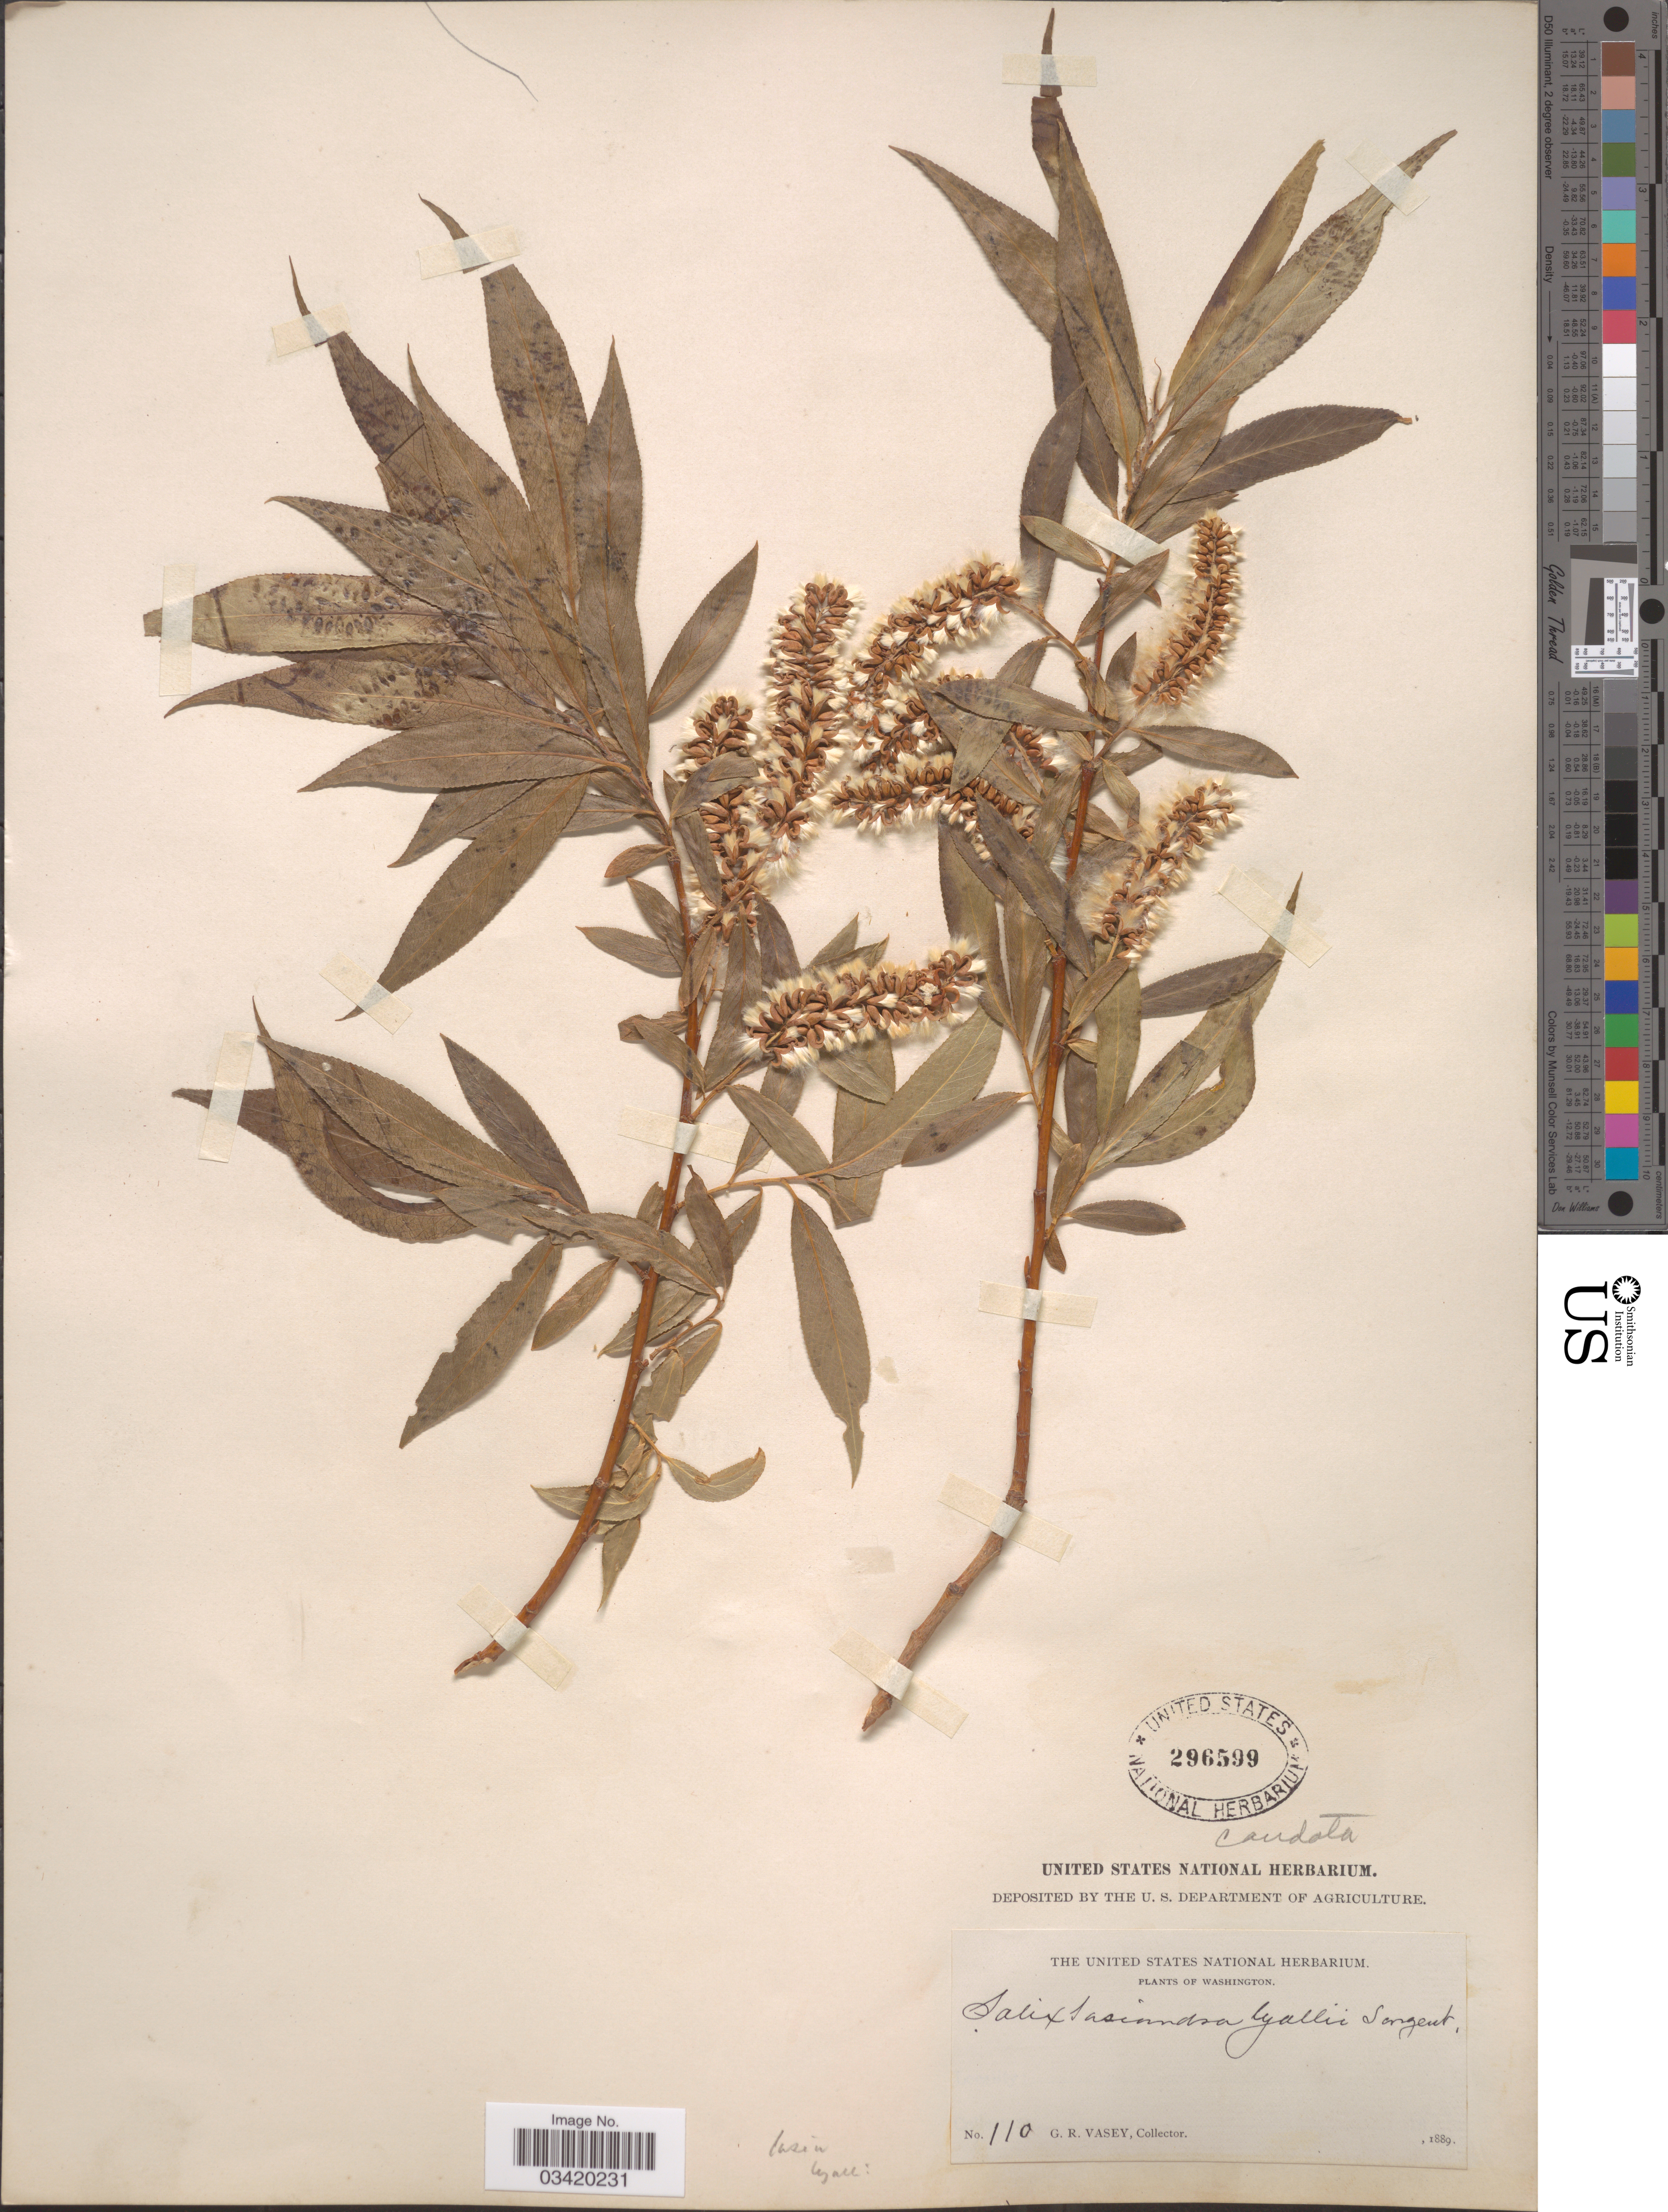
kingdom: Plantae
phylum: Tracheophyta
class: Magnoliopsida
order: Malpighiales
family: Salicaceae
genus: Salix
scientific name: Salix fendleriana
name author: Andersson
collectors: G. R. Vasey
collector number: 110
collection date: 1889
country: United States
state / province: Washington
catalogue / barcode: US 296599